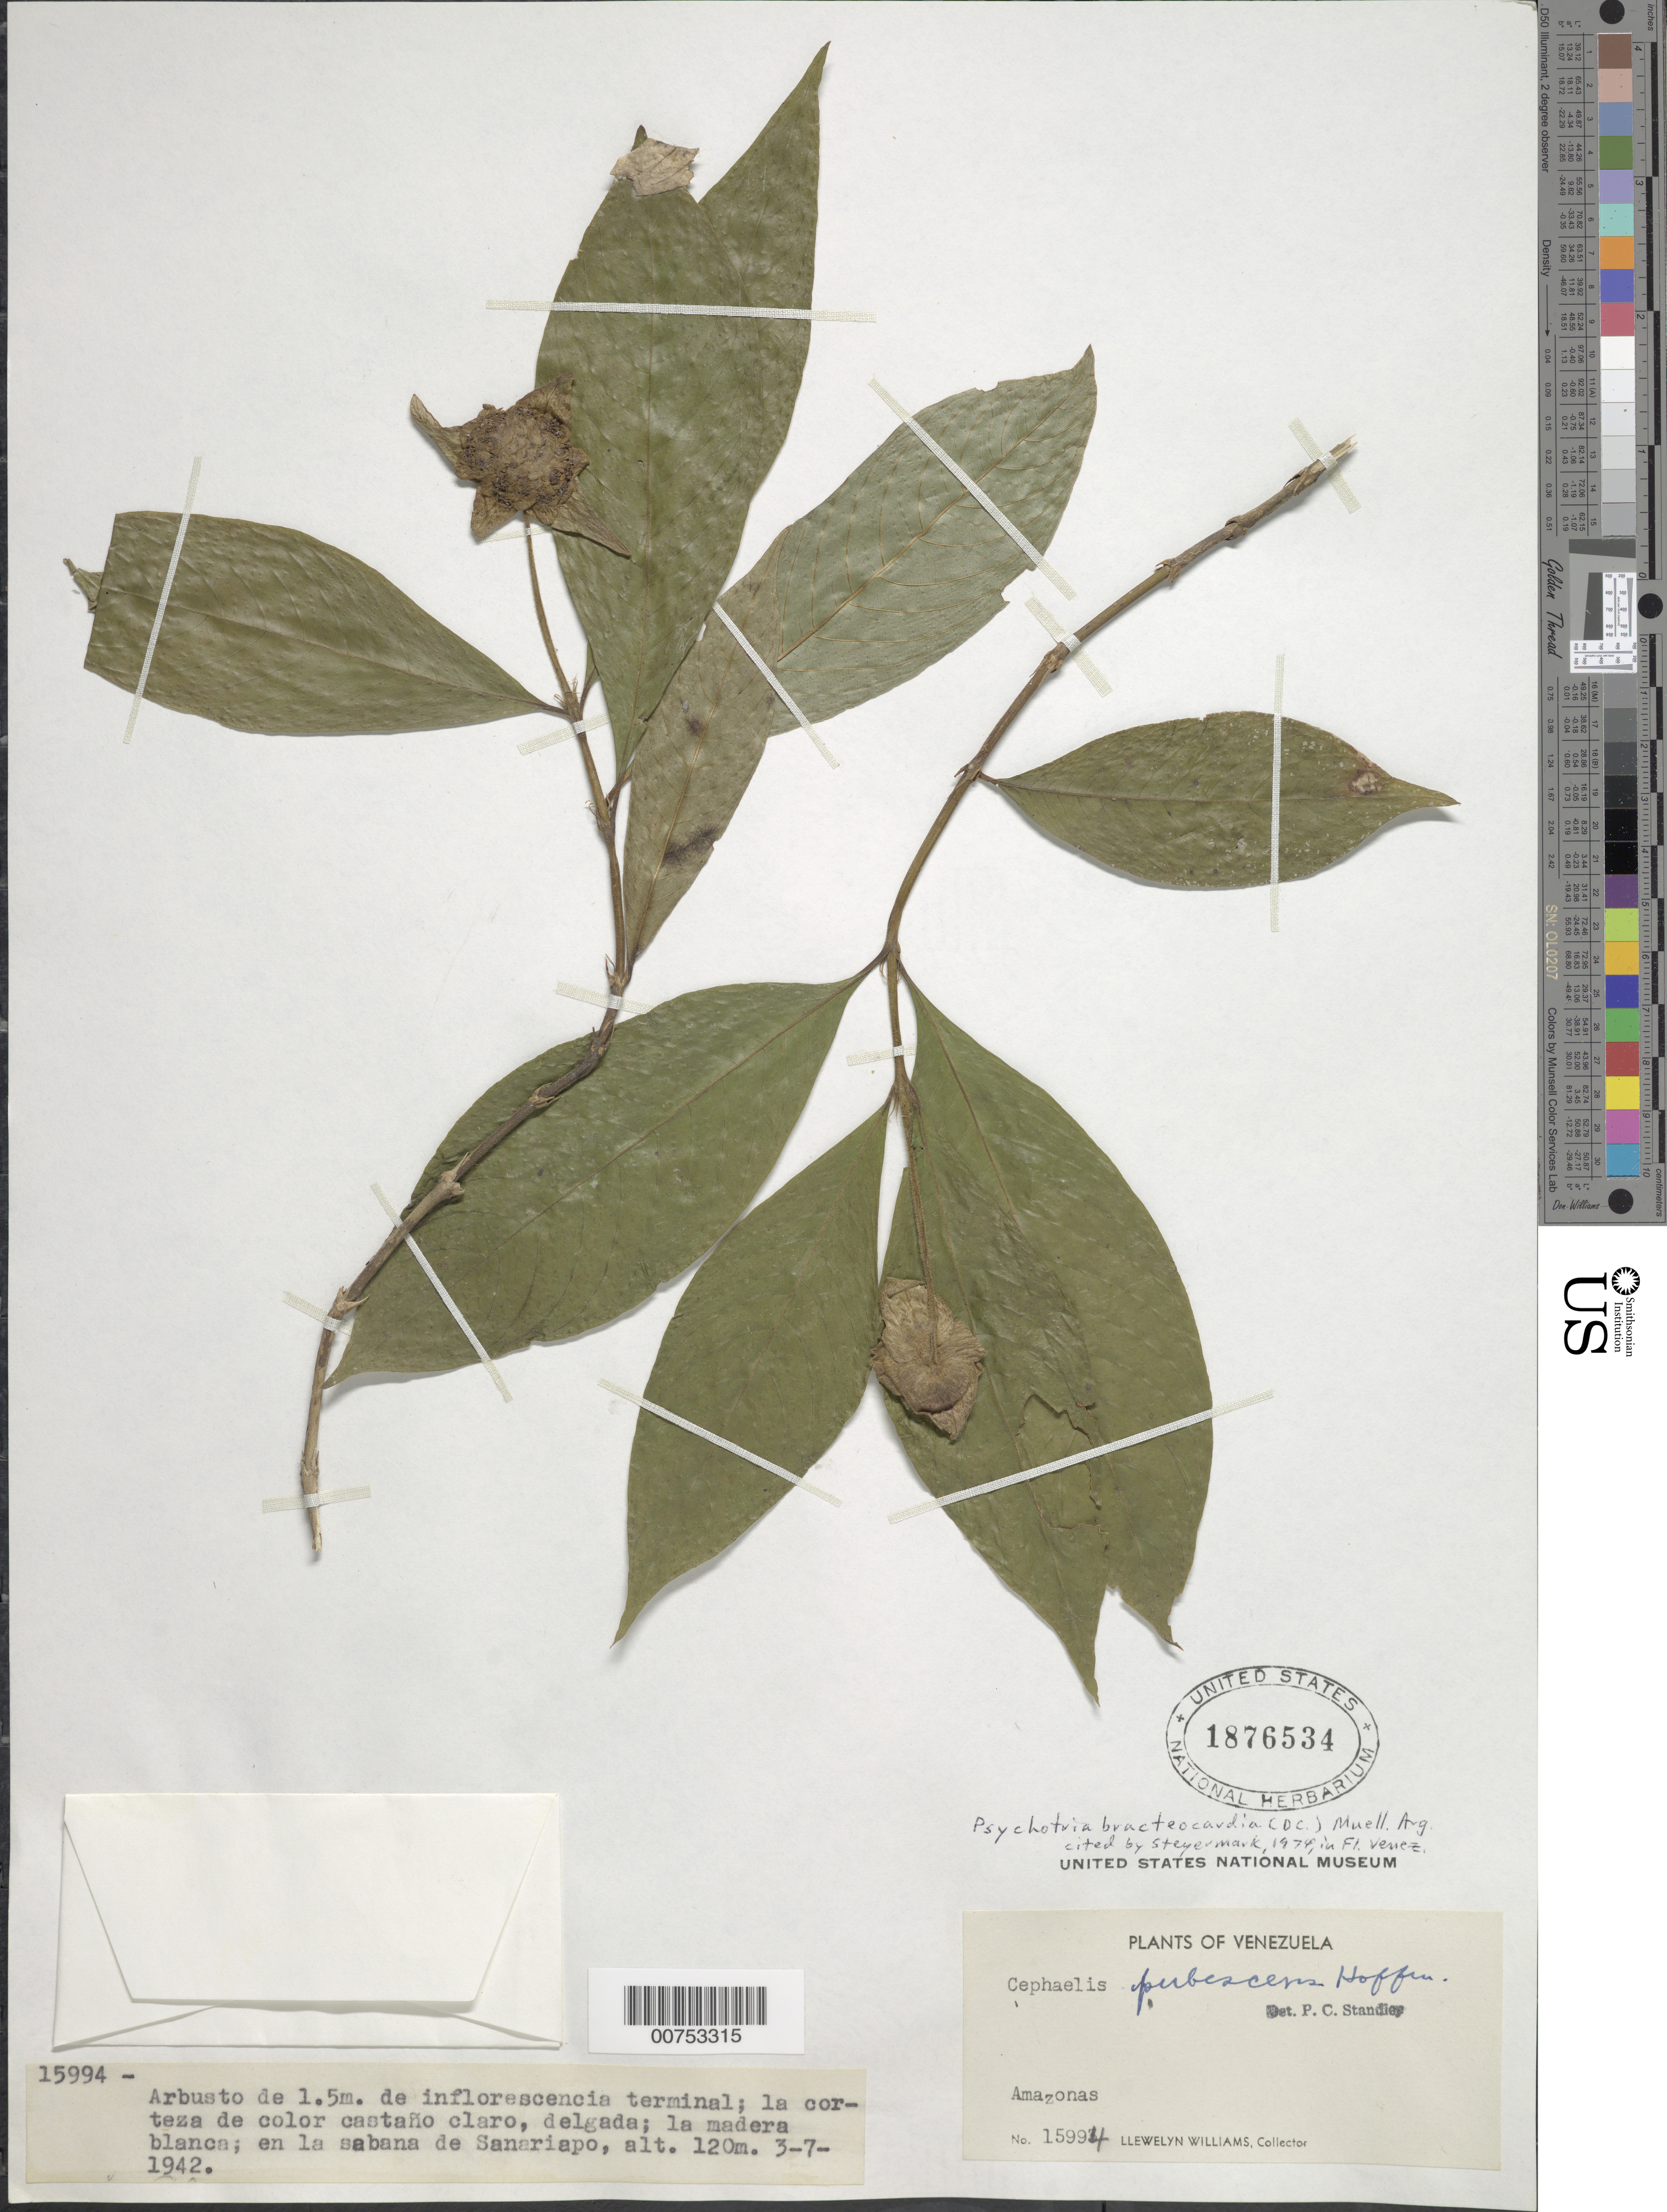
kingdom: Plantae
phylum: Tracheophyta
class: Magnoliopsida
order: Gentianales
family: Rubiaceae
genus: Psychotria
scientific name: Psychotria bracteocardia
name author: (DC.) Müll. Arg.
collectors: Ll. Williams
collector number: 15994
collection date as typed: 3-Jul-42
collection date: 1942-07-03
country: Venezuela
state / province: Amazonas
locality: Río Sanariapo, en su parte inferíor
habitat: Sabana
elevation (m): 120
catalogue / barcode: US 1876534